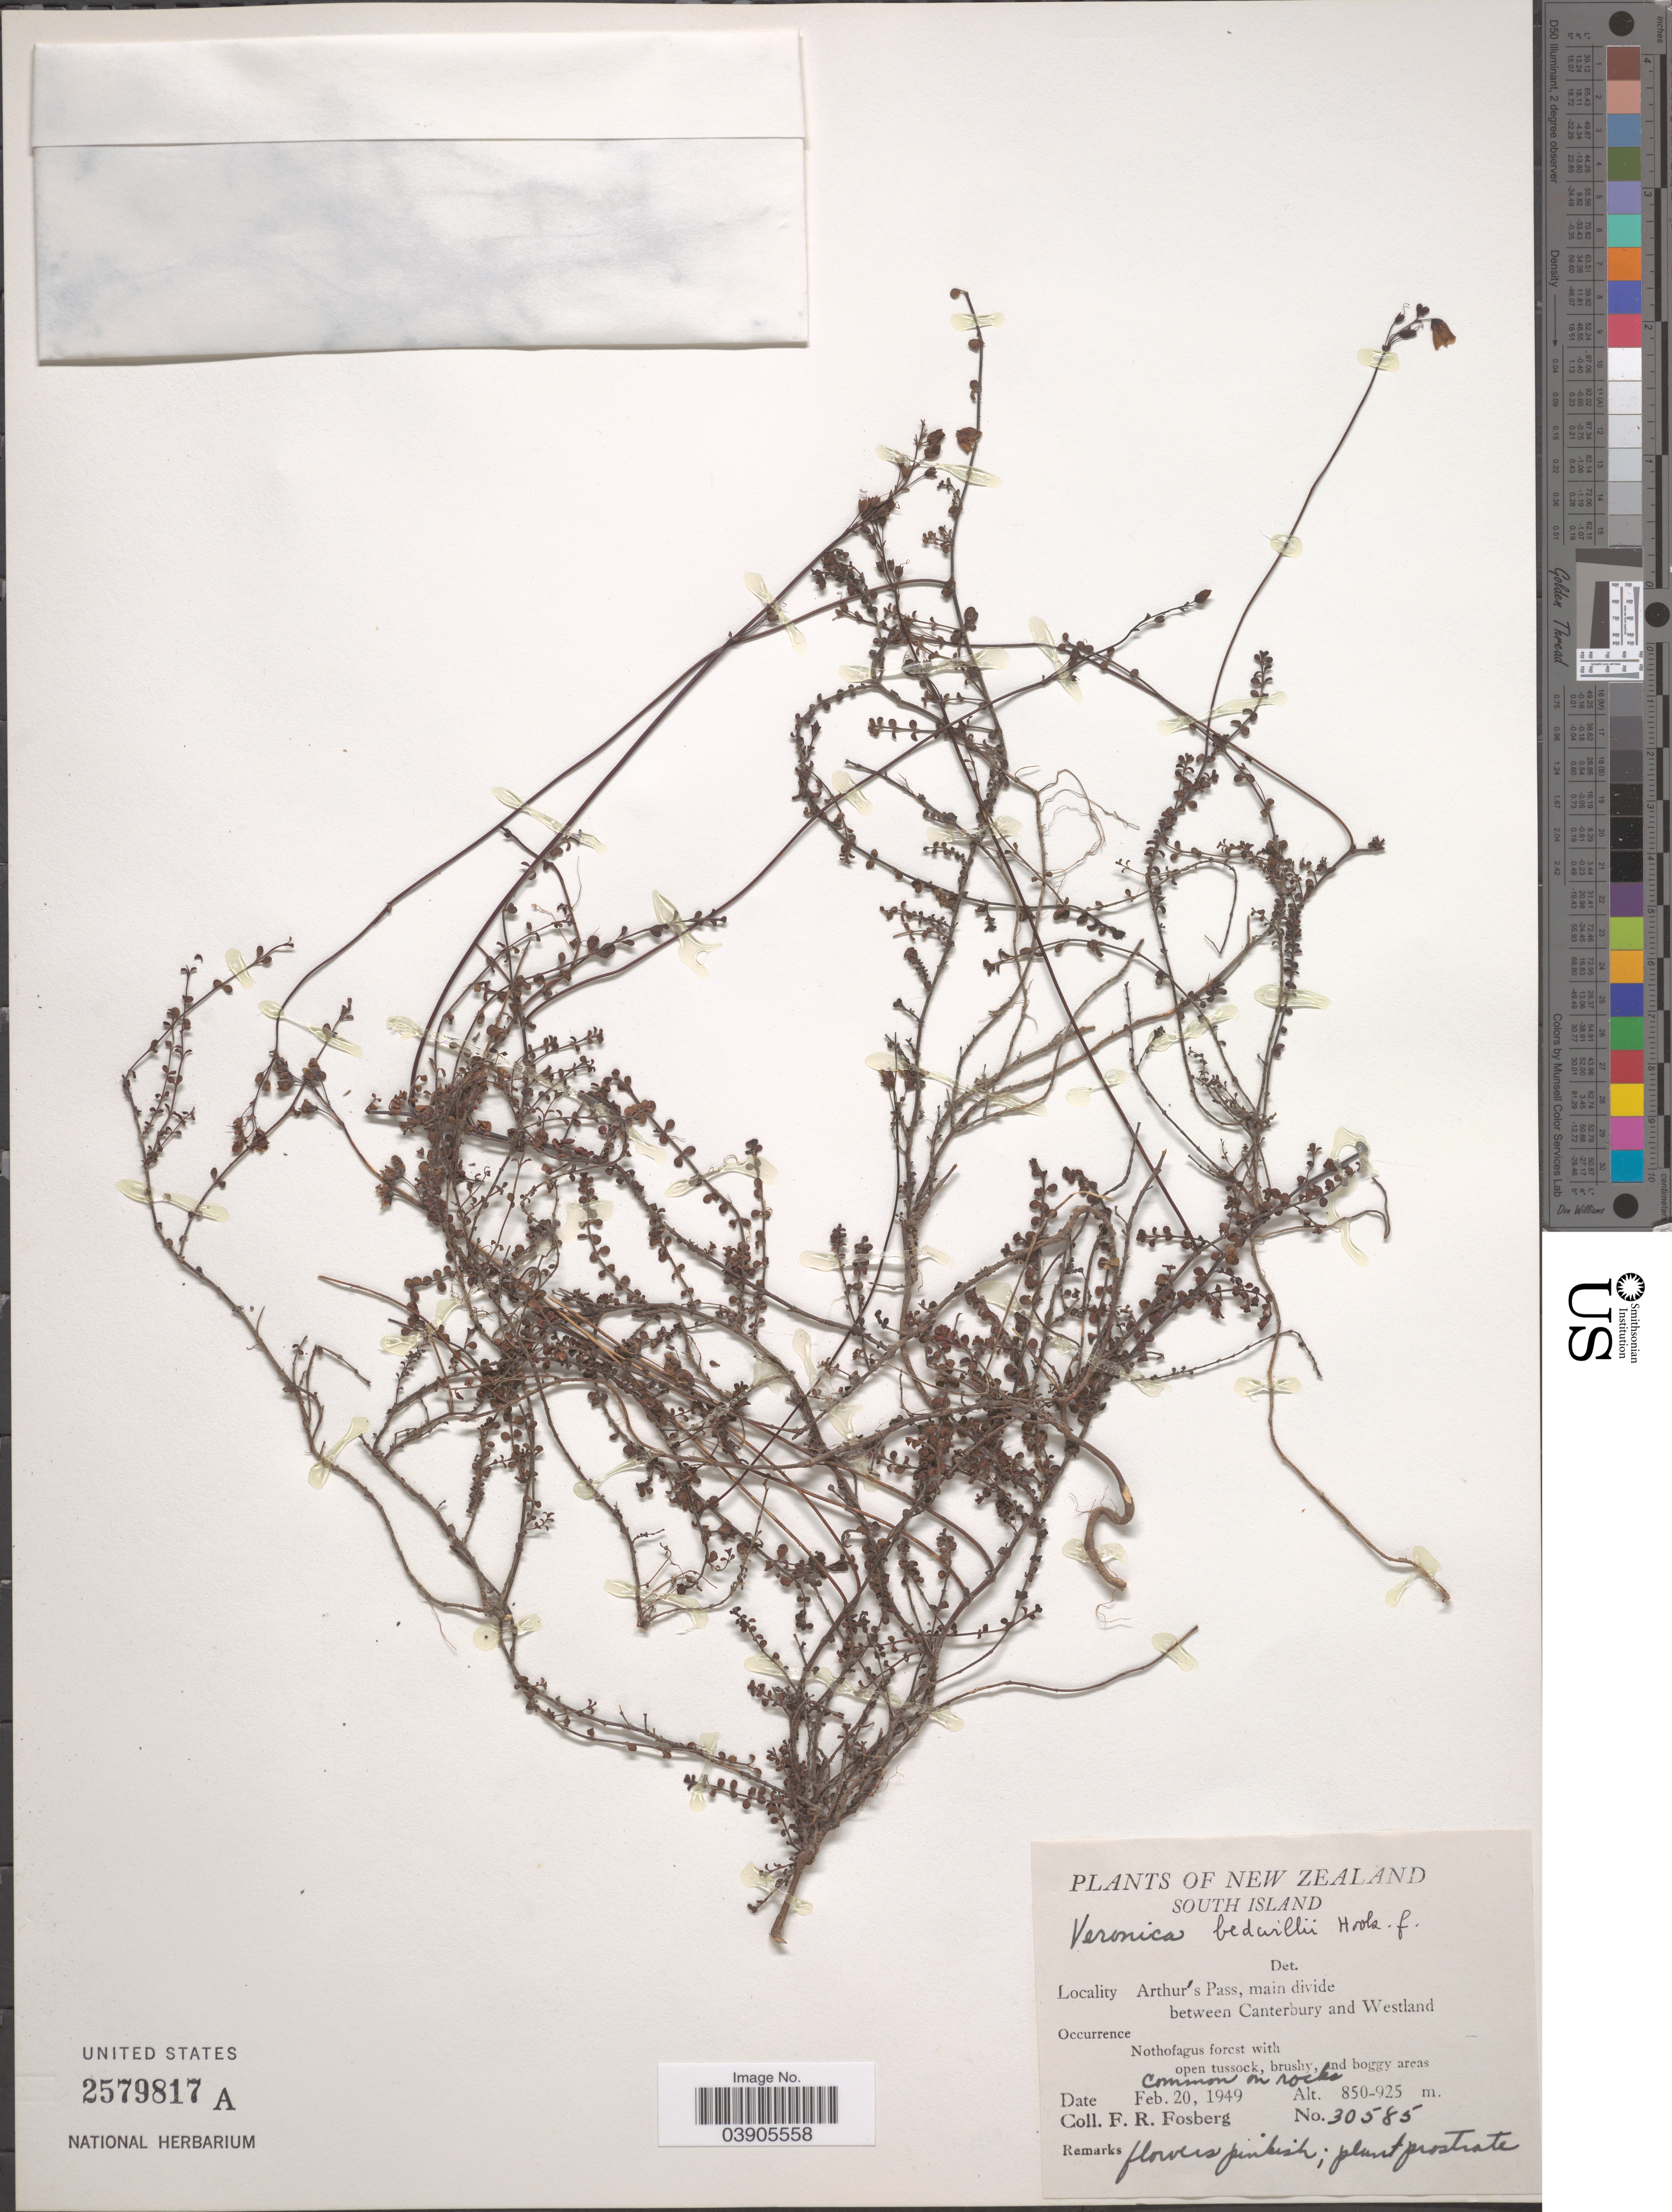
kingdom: Plantae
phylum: Tracheophyta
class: Magnoliopsida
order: Lamiales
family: Plantaginaceae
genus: Veronica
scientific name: Veronica x bidwillii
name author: Hook.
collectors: F. R. Fosberg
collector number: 30585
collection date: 1949-02-20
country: New Zealand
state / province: Canterbury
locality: South Island. Arthur's Pass, main divide between Canterbury and Westland.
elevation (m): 850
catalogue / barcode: US 2579817A